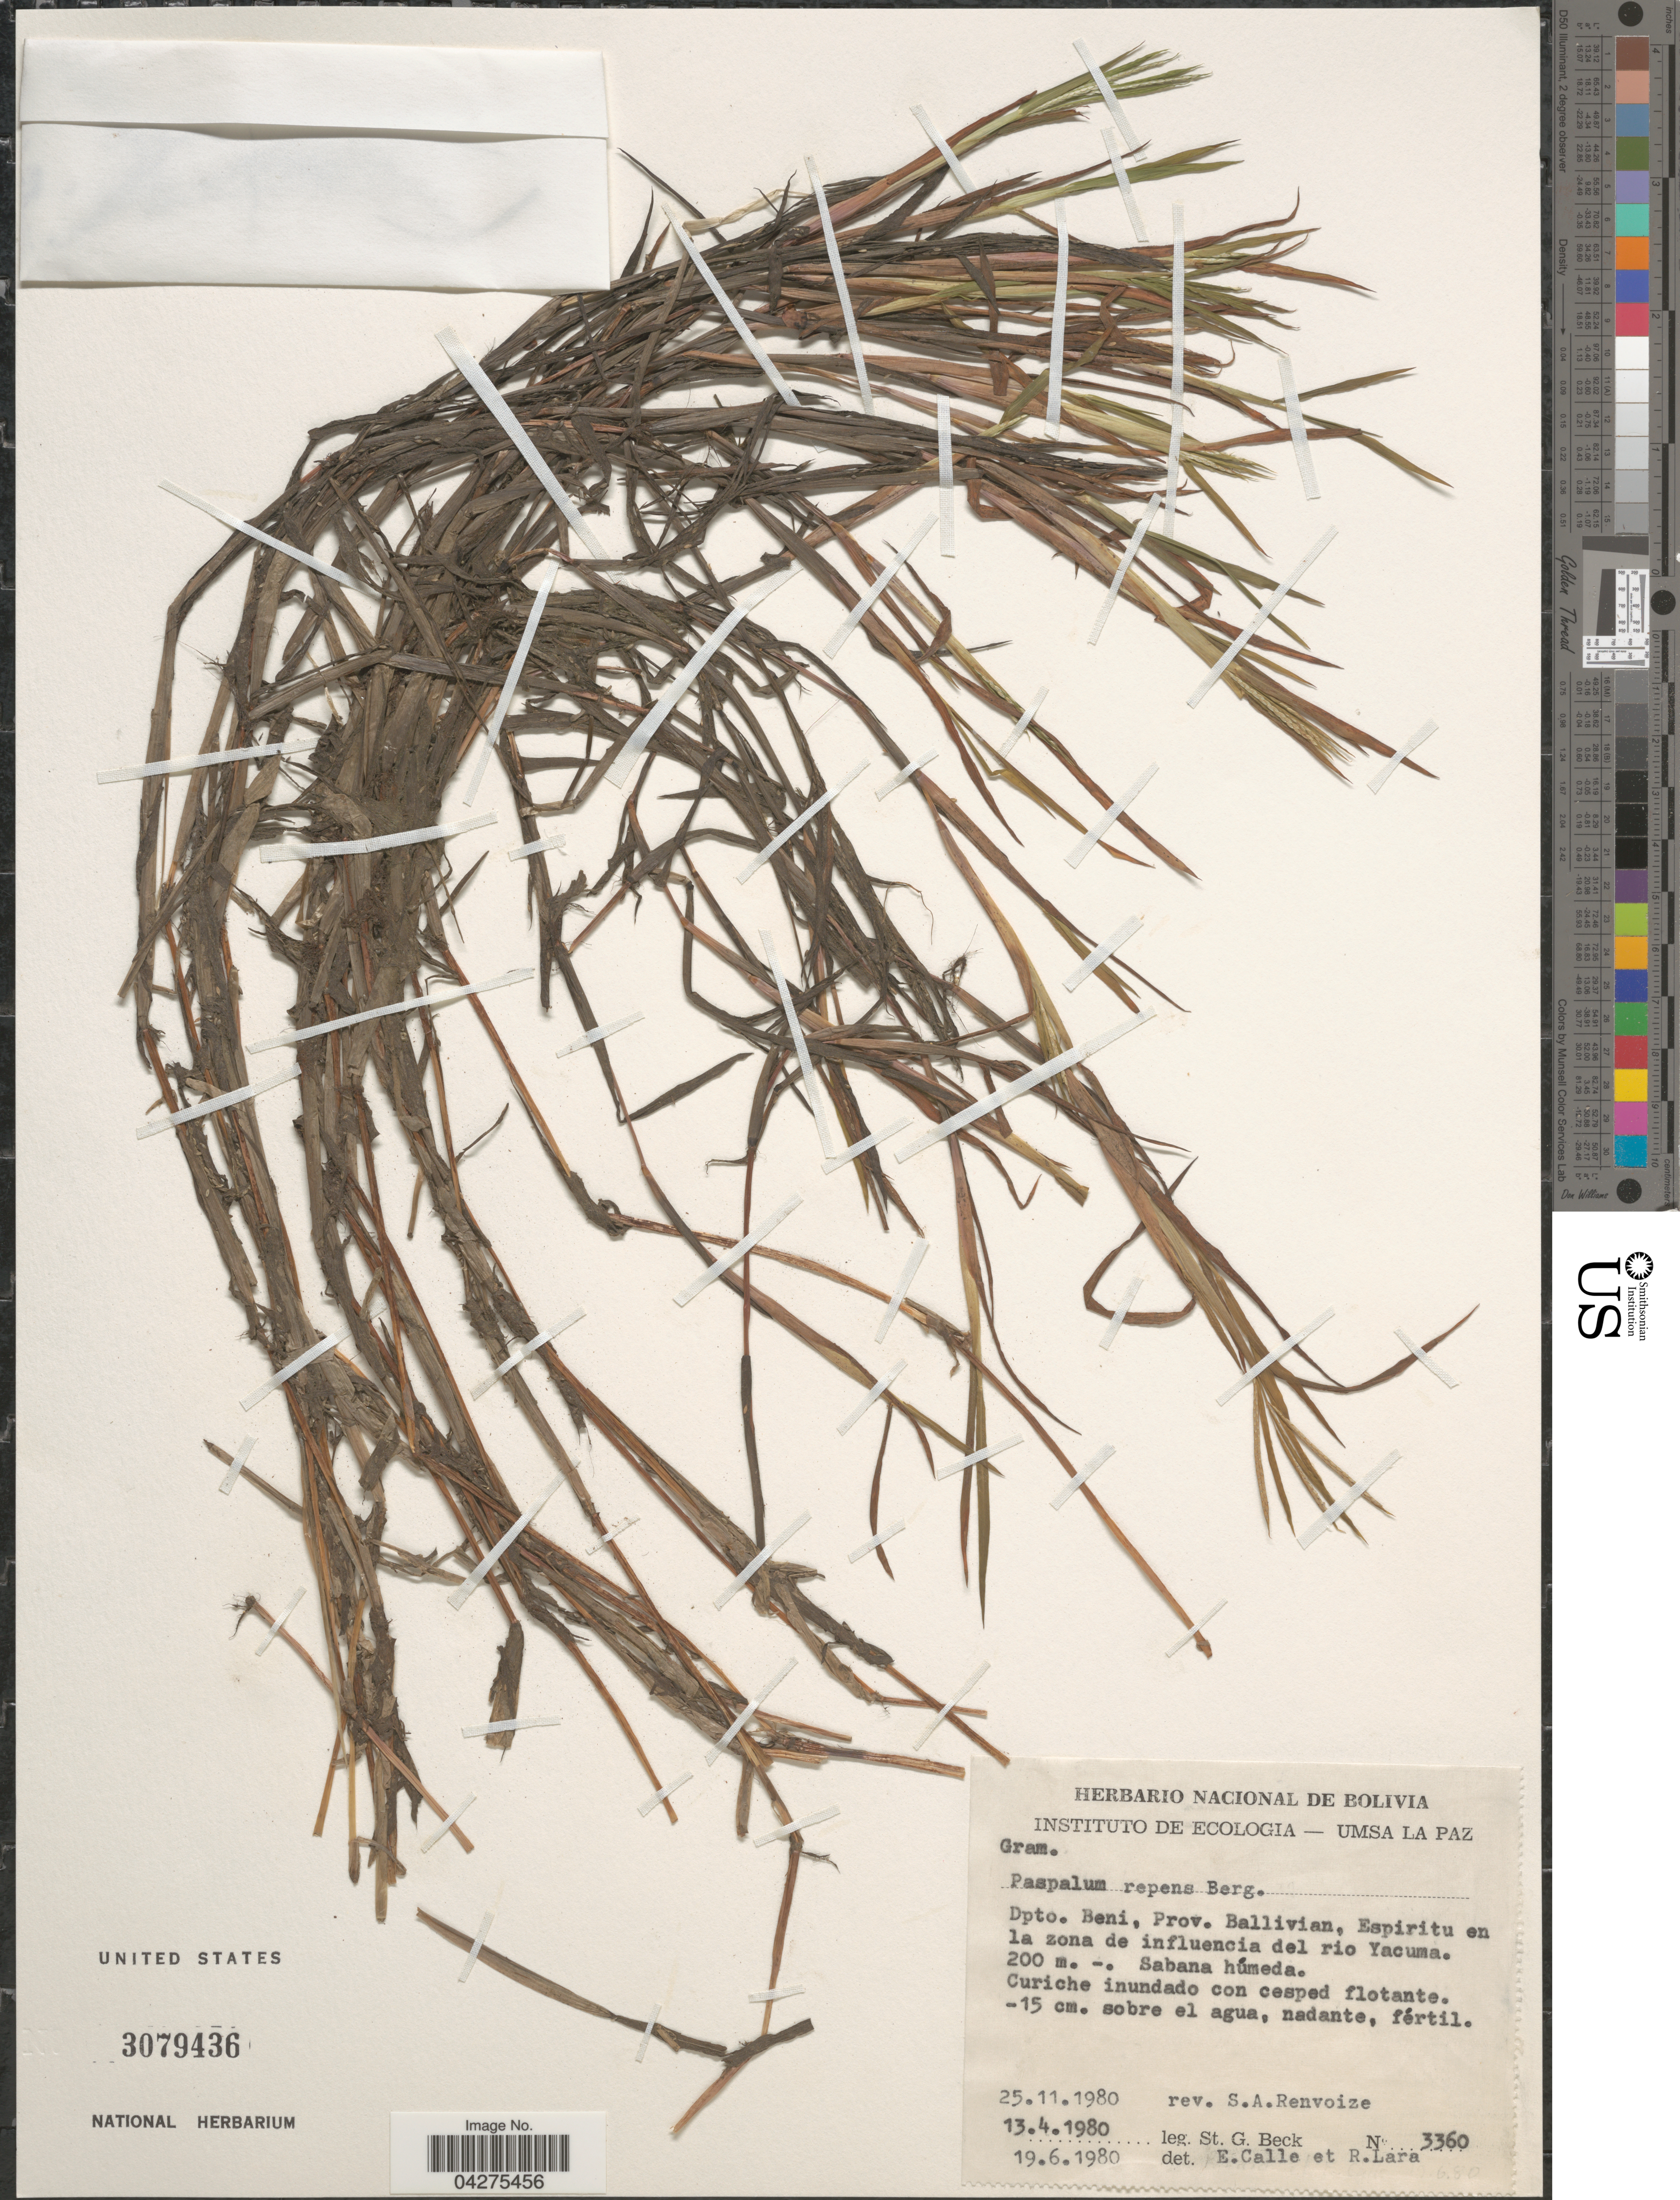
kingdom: Plantae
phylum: Tracheophyta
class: Liliopsida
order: Poales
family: Poaceae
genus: Paspalum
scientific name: Paspalum repens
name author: P.J. Bergius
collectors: S. G. Beck & S. A. Renvoize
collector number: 3360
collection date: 1980-04-13/1980-11-25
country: Bolivia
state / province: Beni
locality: Dpto. Beni, Prov. Ballivian, Espiritu en la zona de influencia del rio Yacuma.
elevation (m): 200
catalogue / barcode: US 3079436